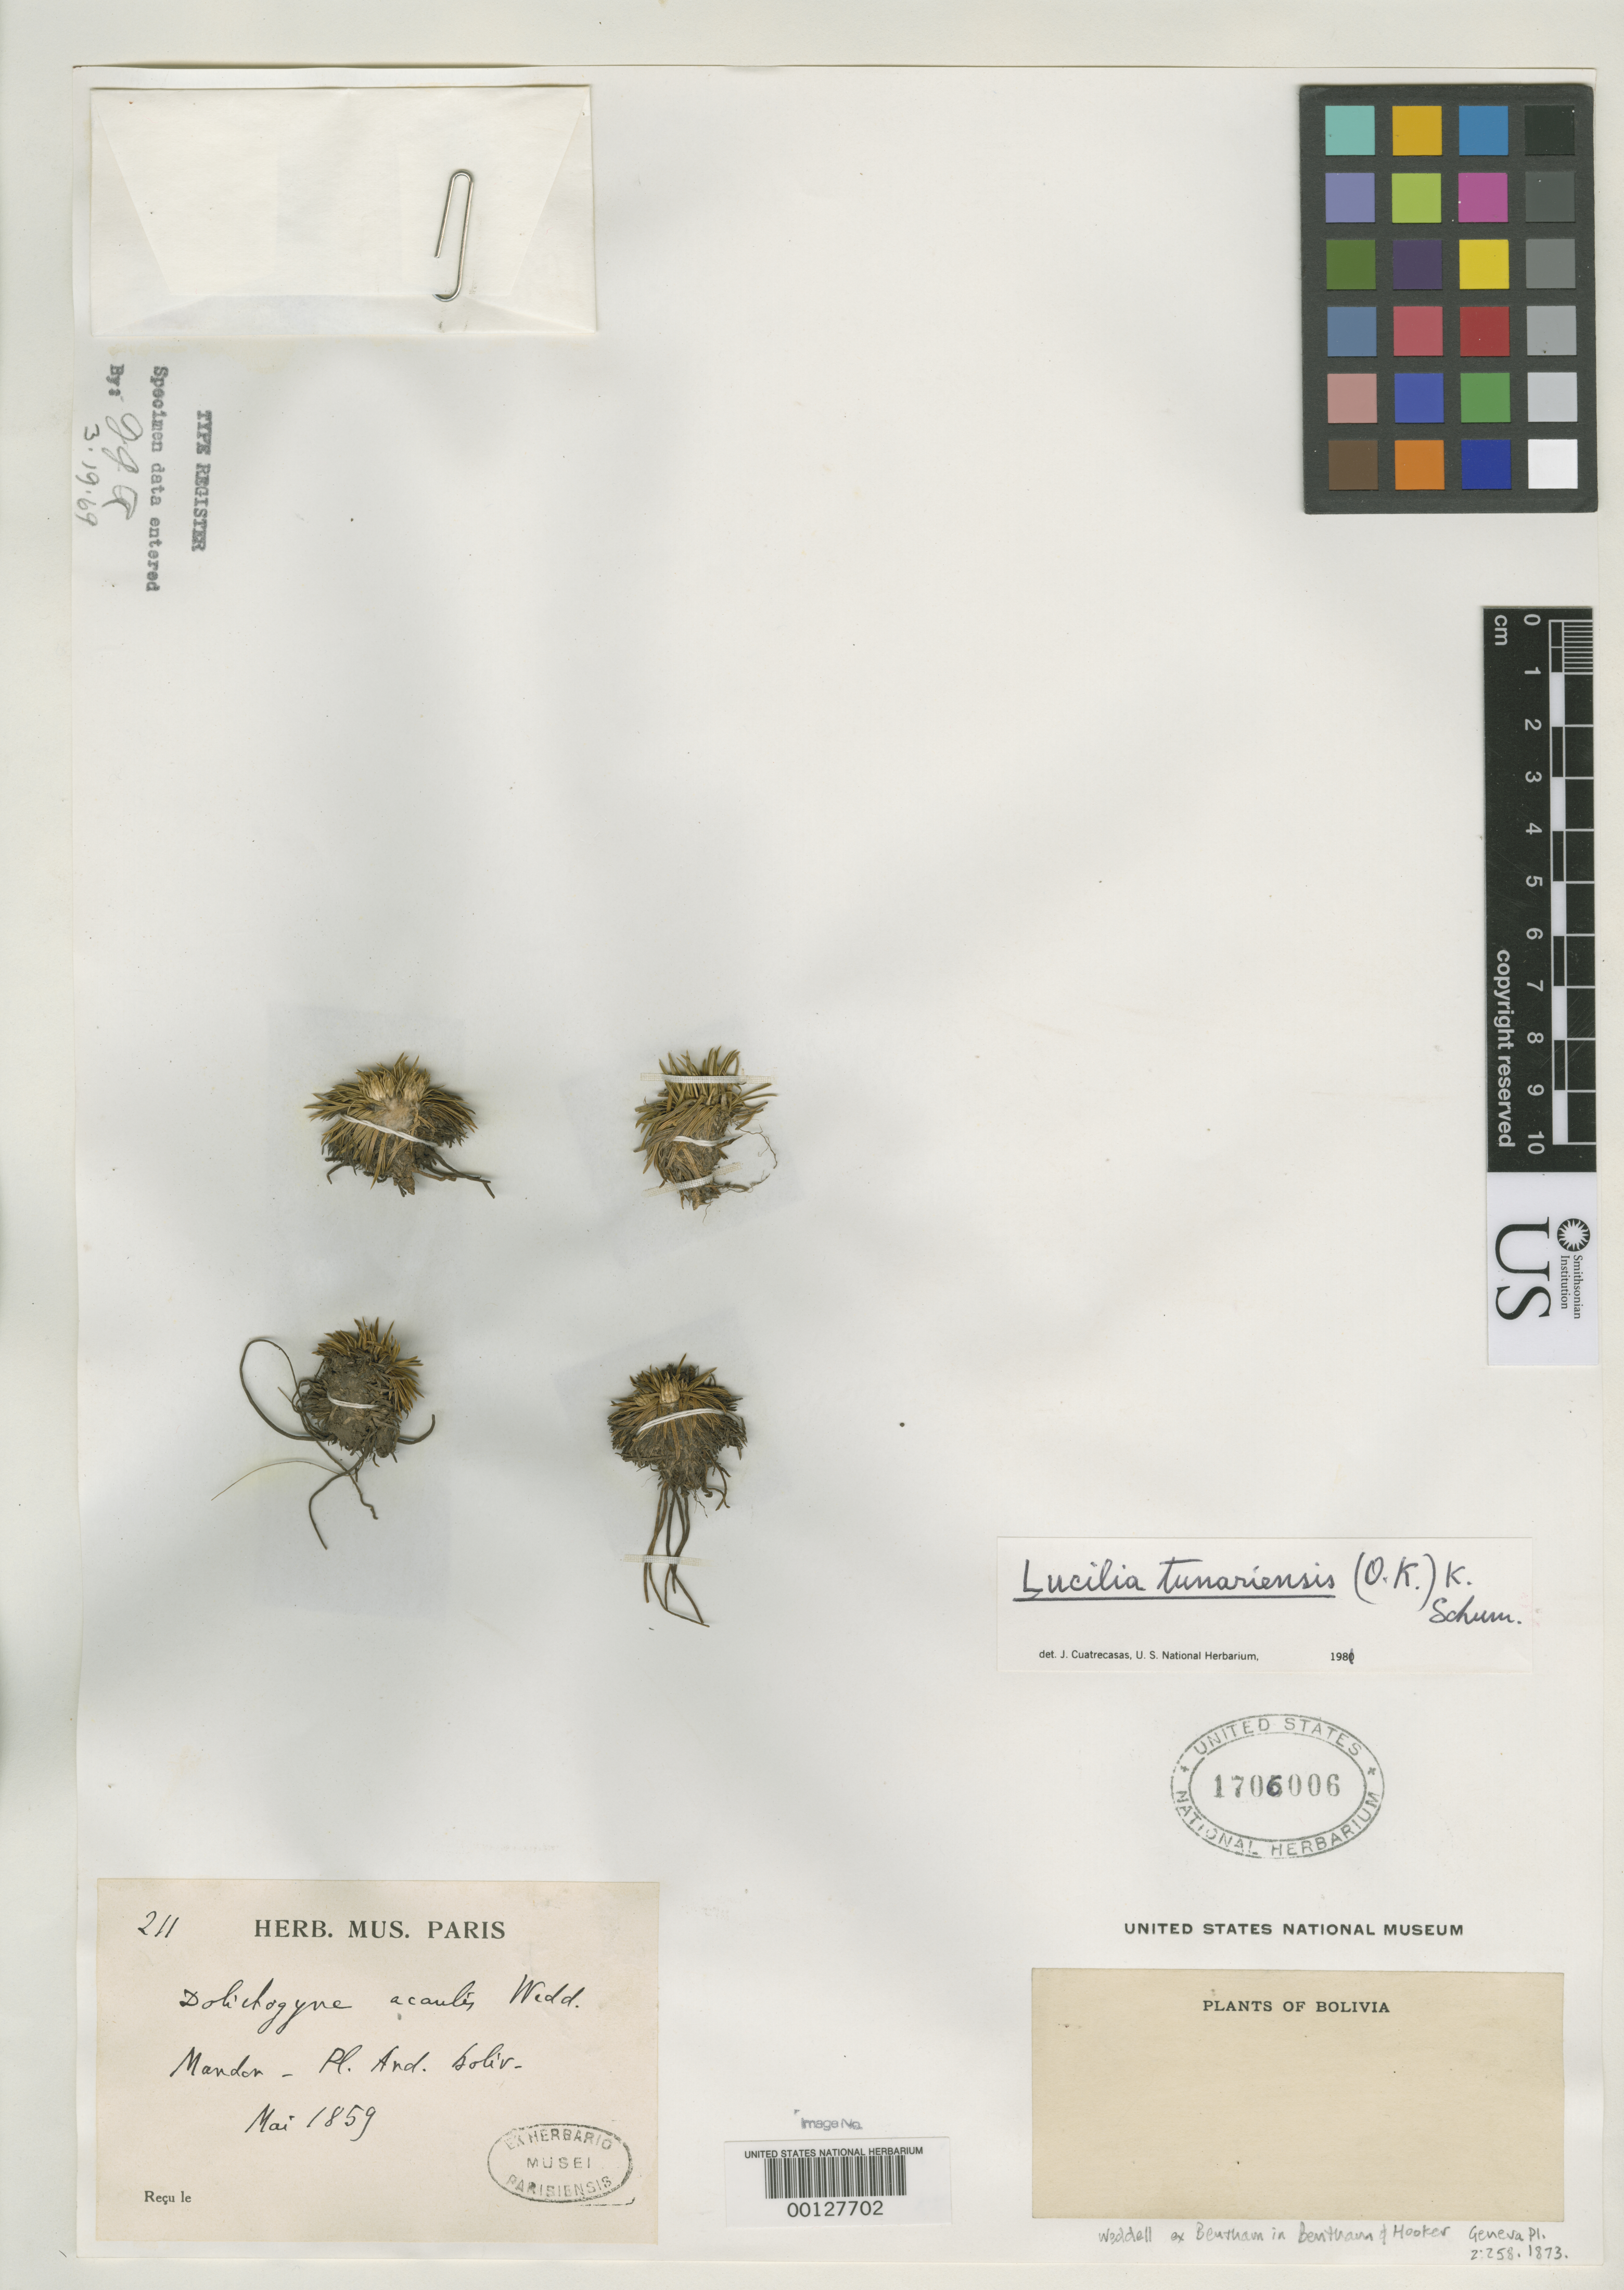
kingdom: Plantae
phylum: Tracheophyta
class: Magnoliopsida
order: Asterales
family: Asteraceae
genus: Dolichogyne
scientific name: Dolichogyne acaulis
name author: Wedd. ex Benth. & Hook. f.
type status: Type Collection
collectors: G. Mandon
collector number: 211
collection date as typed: May 1859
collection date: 1859-05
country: Bolivia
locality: Mapiri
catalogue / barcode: US 1706006